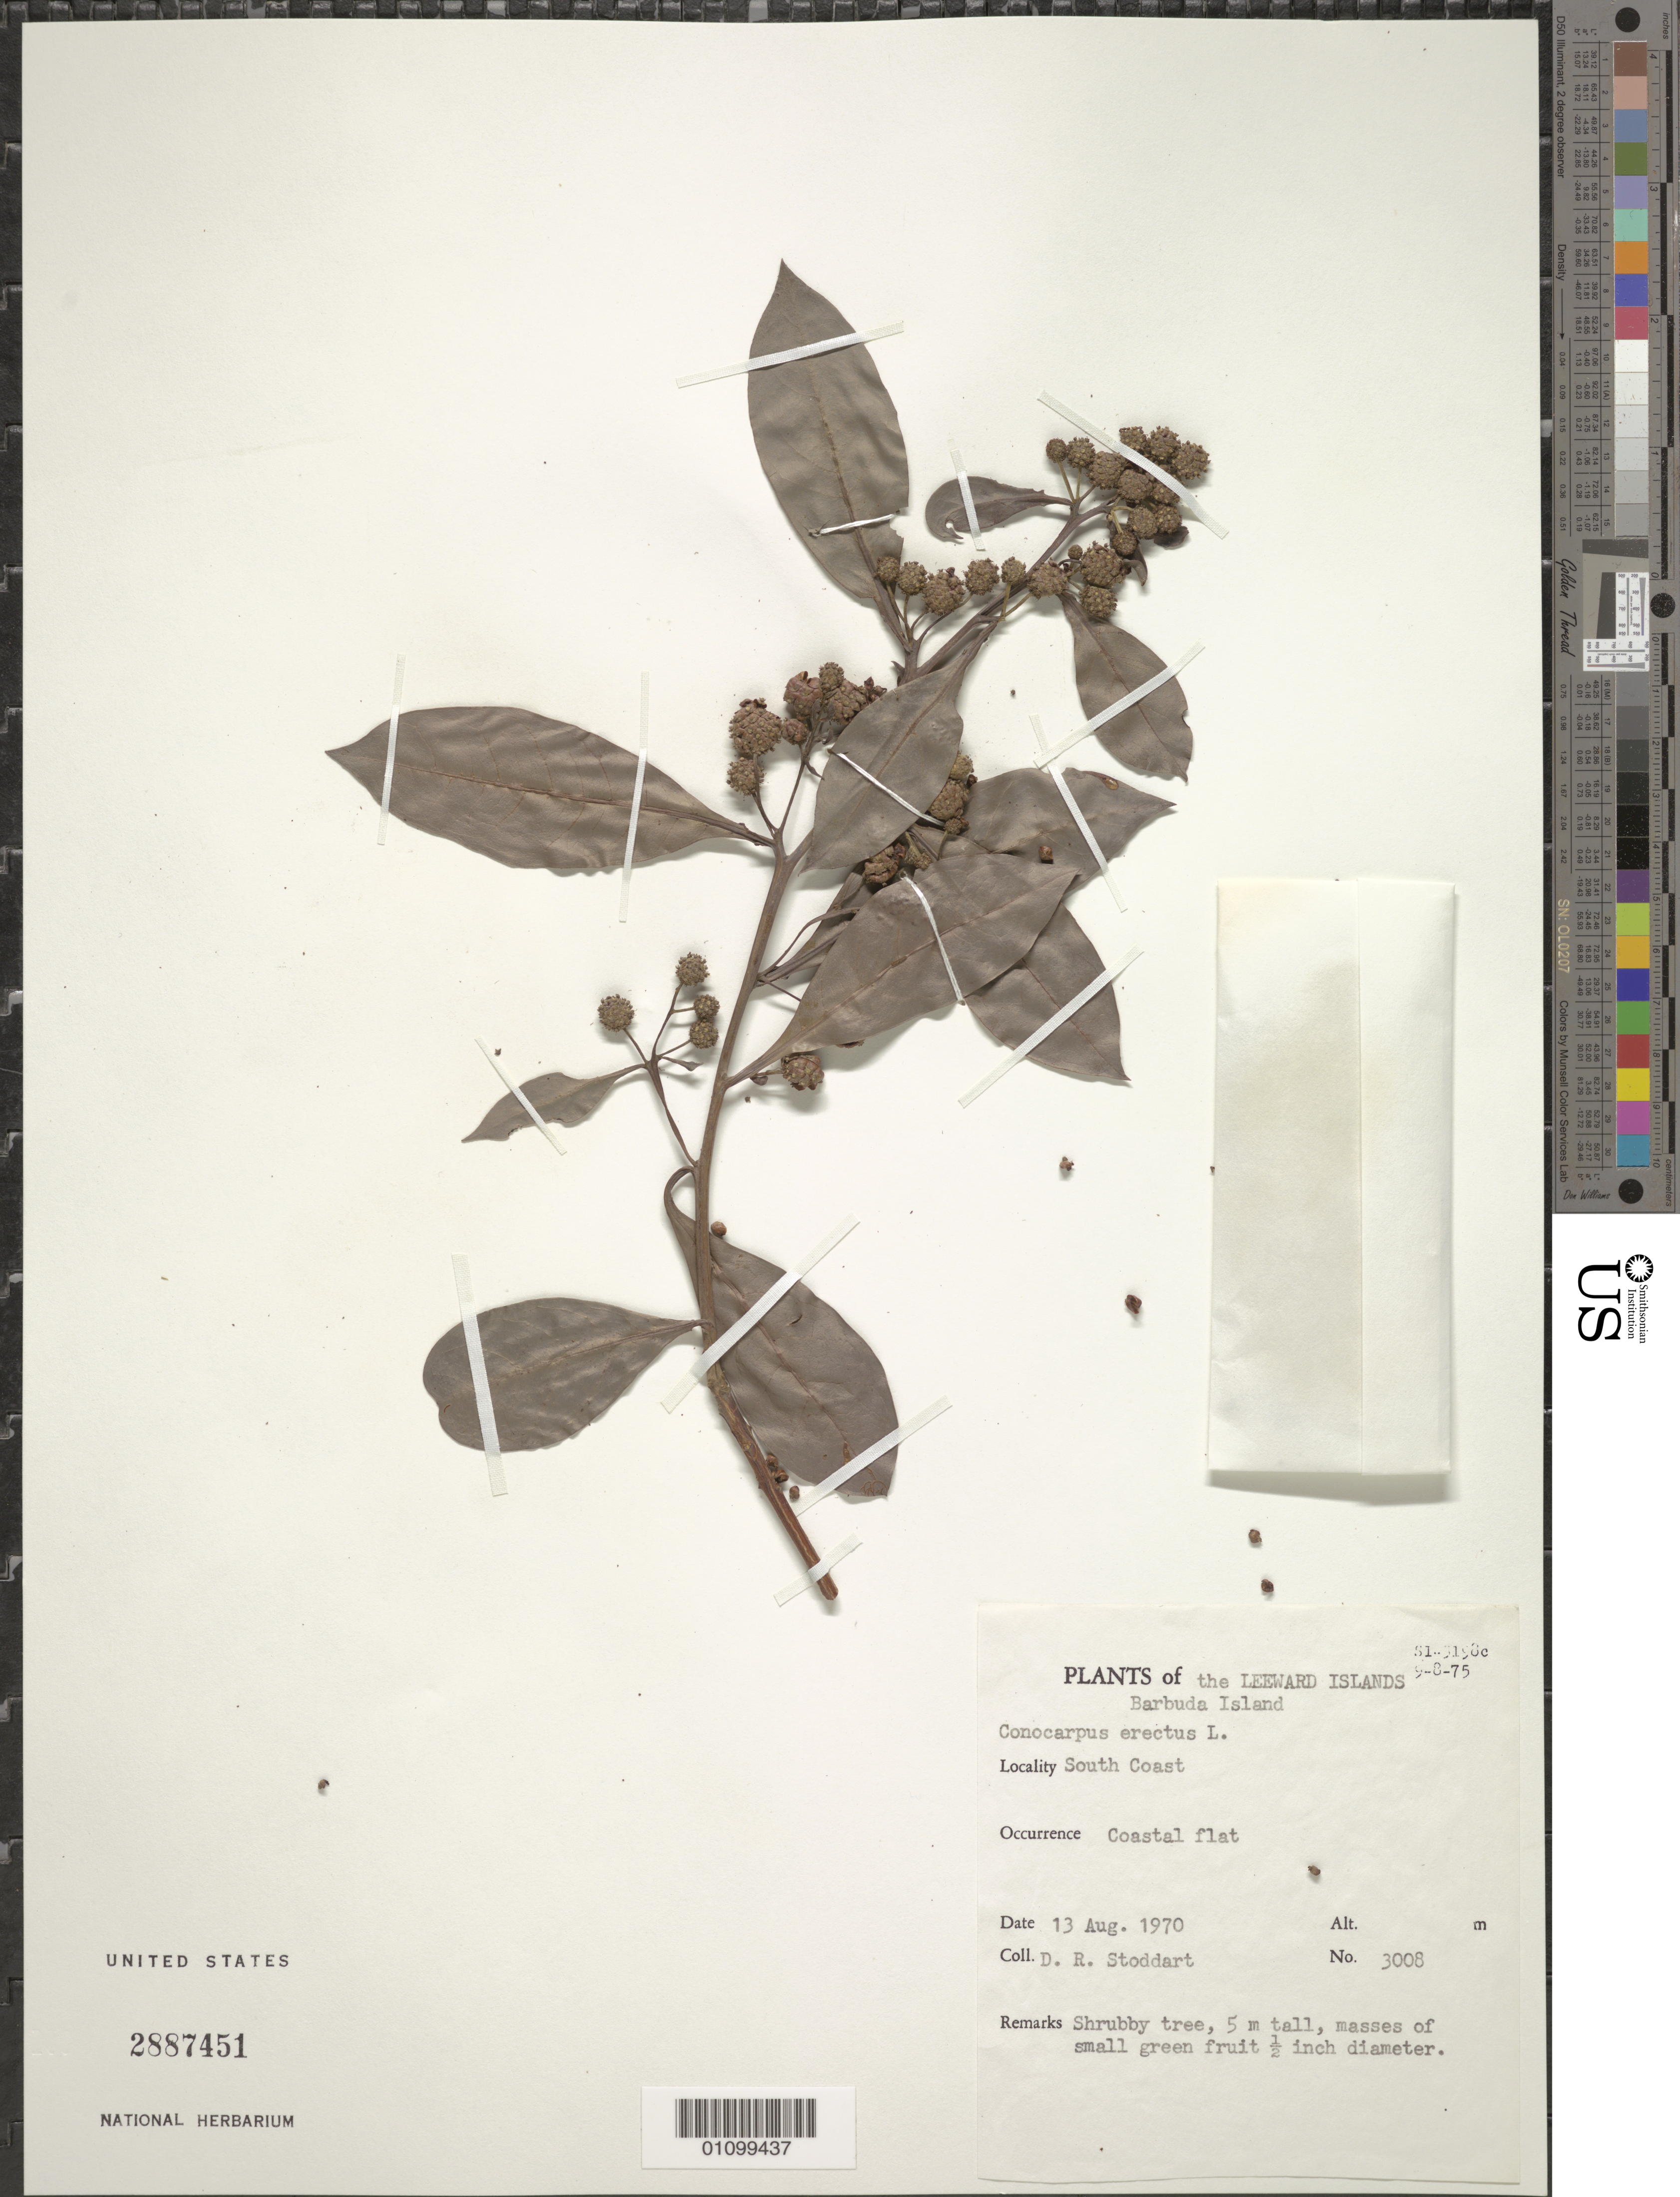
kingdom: Plantae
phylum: Tracheophyta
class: Magnoliopsida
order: Myrtales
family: Combretaceae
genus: Conocarpus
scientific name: Conocarpus erectus var. erectus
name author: L.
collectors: D. R. Stoddart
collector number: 3008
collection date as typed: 13 Aug 1970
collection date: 1970-08-13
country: Antigua and Barbuda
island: Barbuda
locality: Leeward Islands. S coast. Coastal flat.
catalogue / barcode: US 2887451